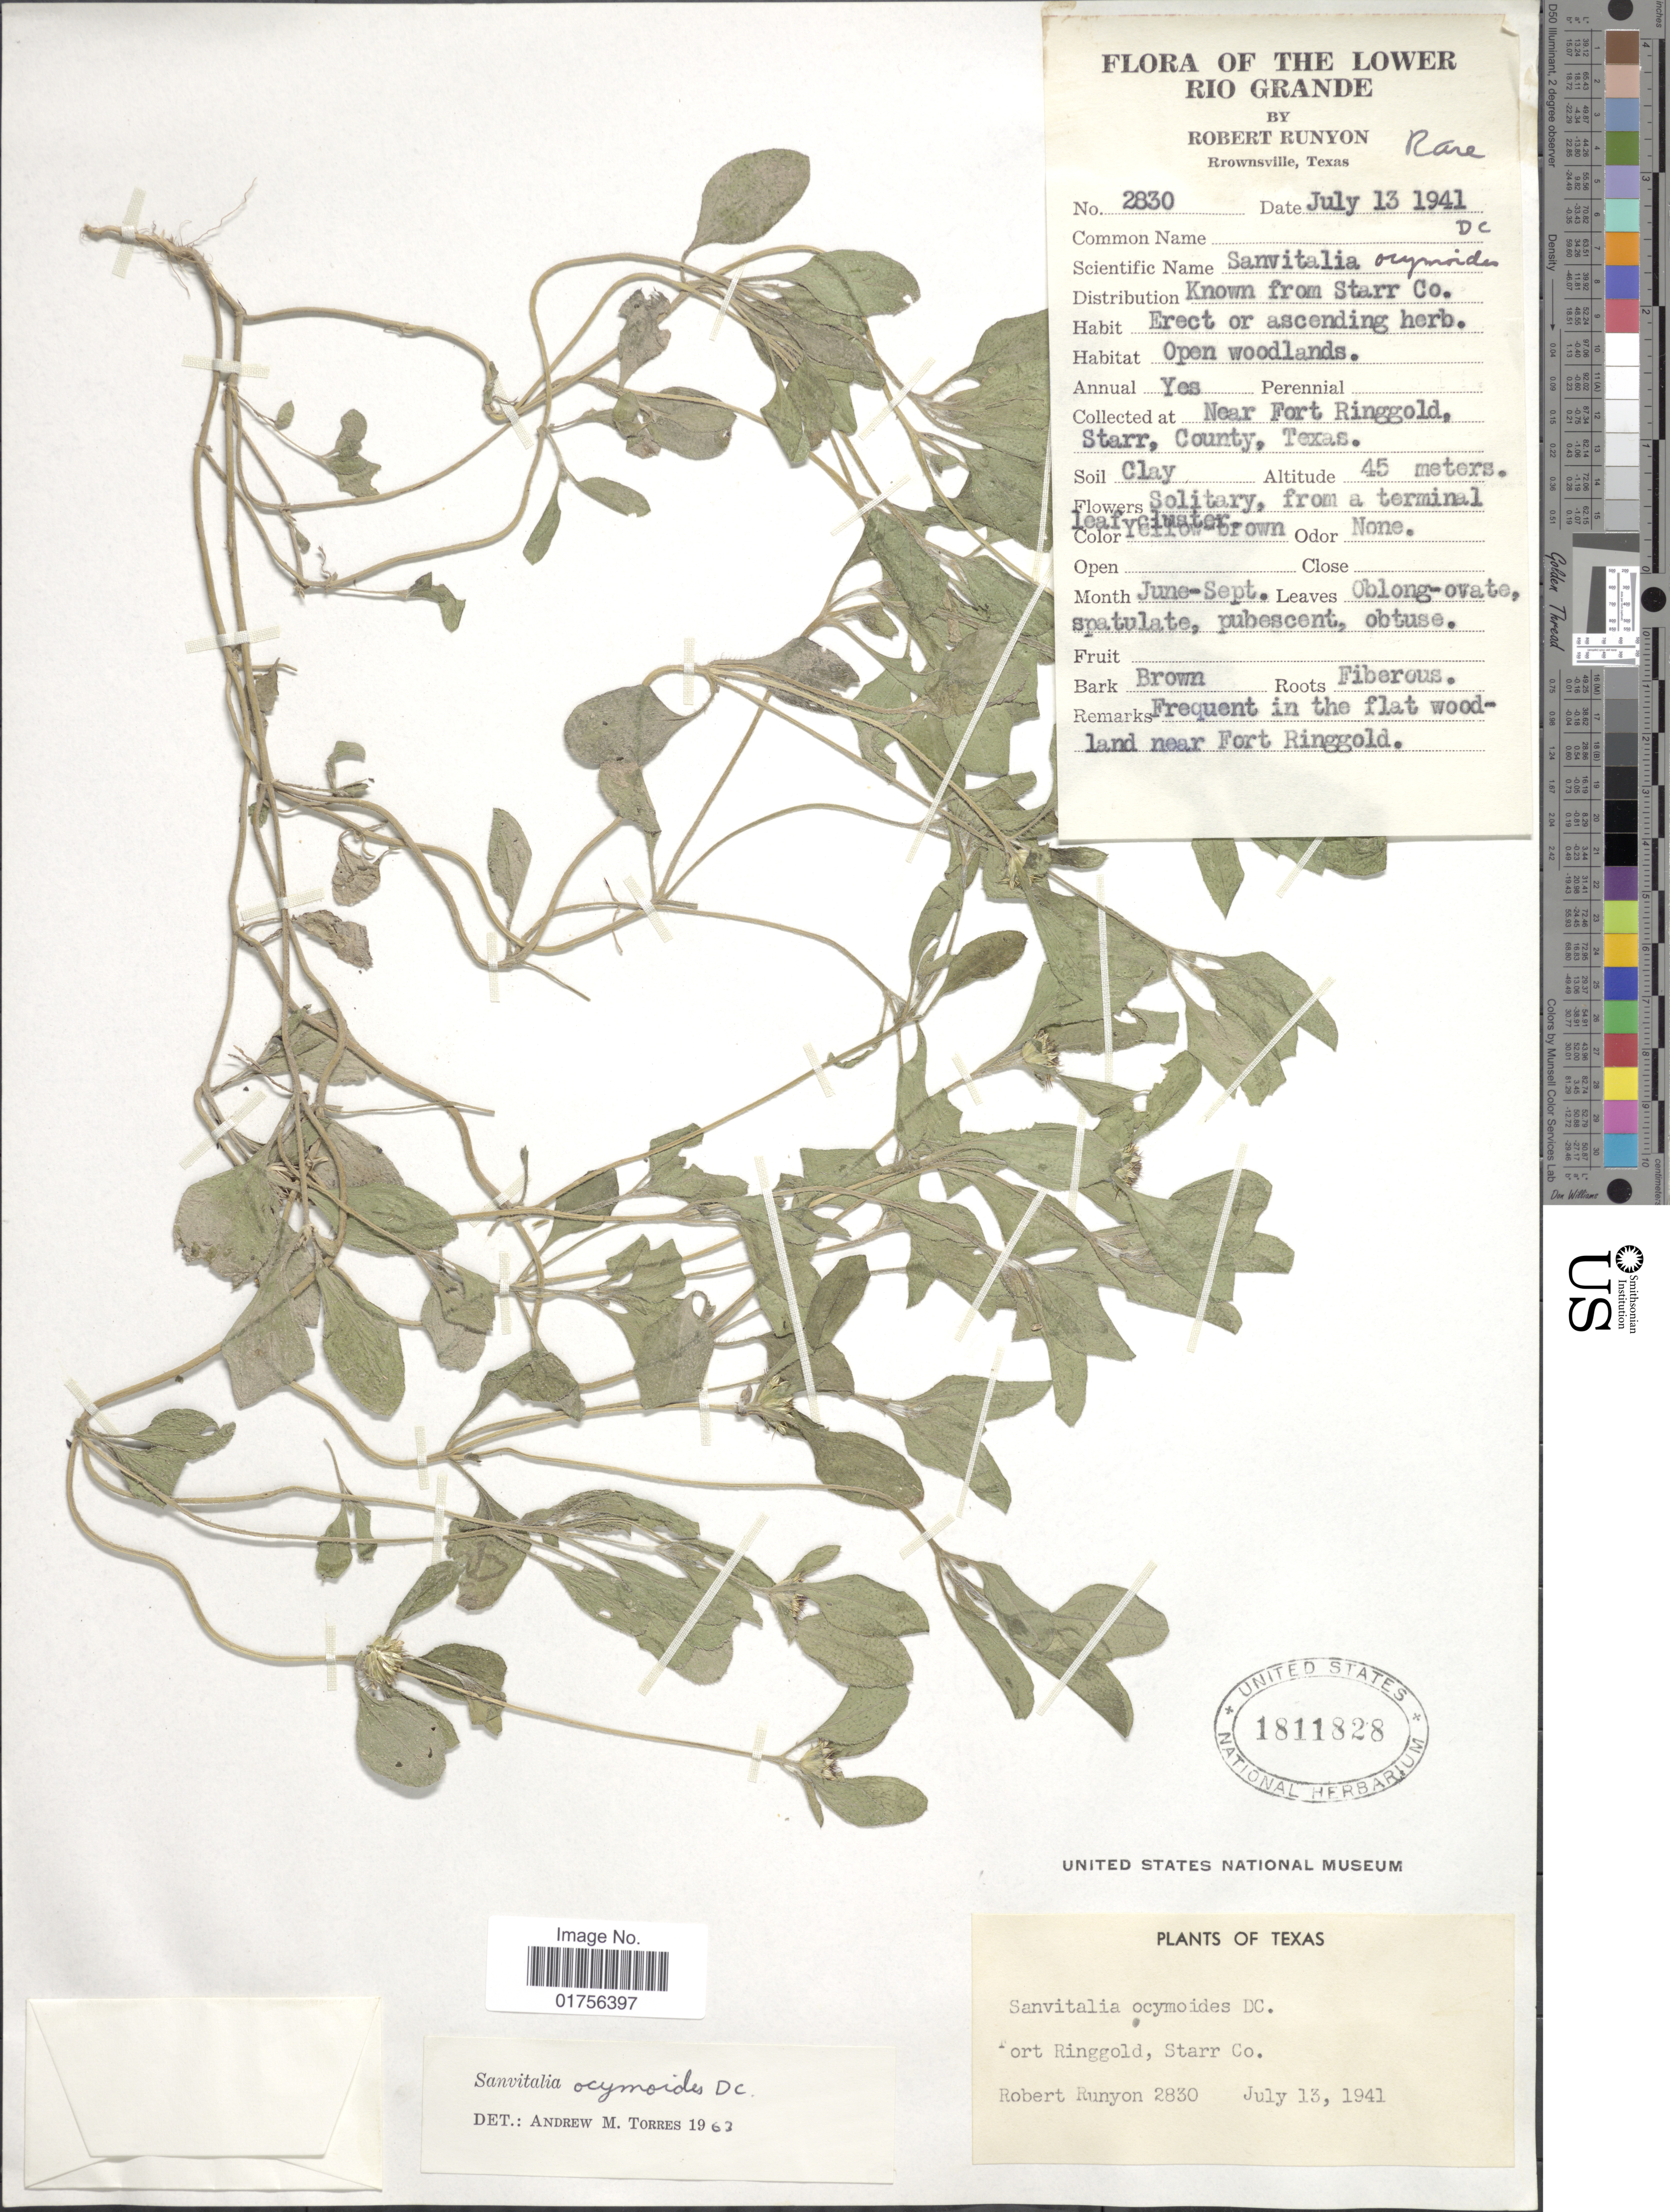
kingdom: Plantae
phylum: Tracheophyta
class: Magnoliopsida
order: Asterales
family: Asteraceae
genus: Sanvitalia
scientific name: Sanvitalia ocymoides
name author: DC.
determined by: Skibicki, Samuel V.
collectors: R. Runyon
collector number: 2830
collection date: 1941-07-13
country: United States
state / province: Texas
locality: Fort Ringgold, Starr Co.,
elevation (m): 45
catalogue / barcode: US 1811828